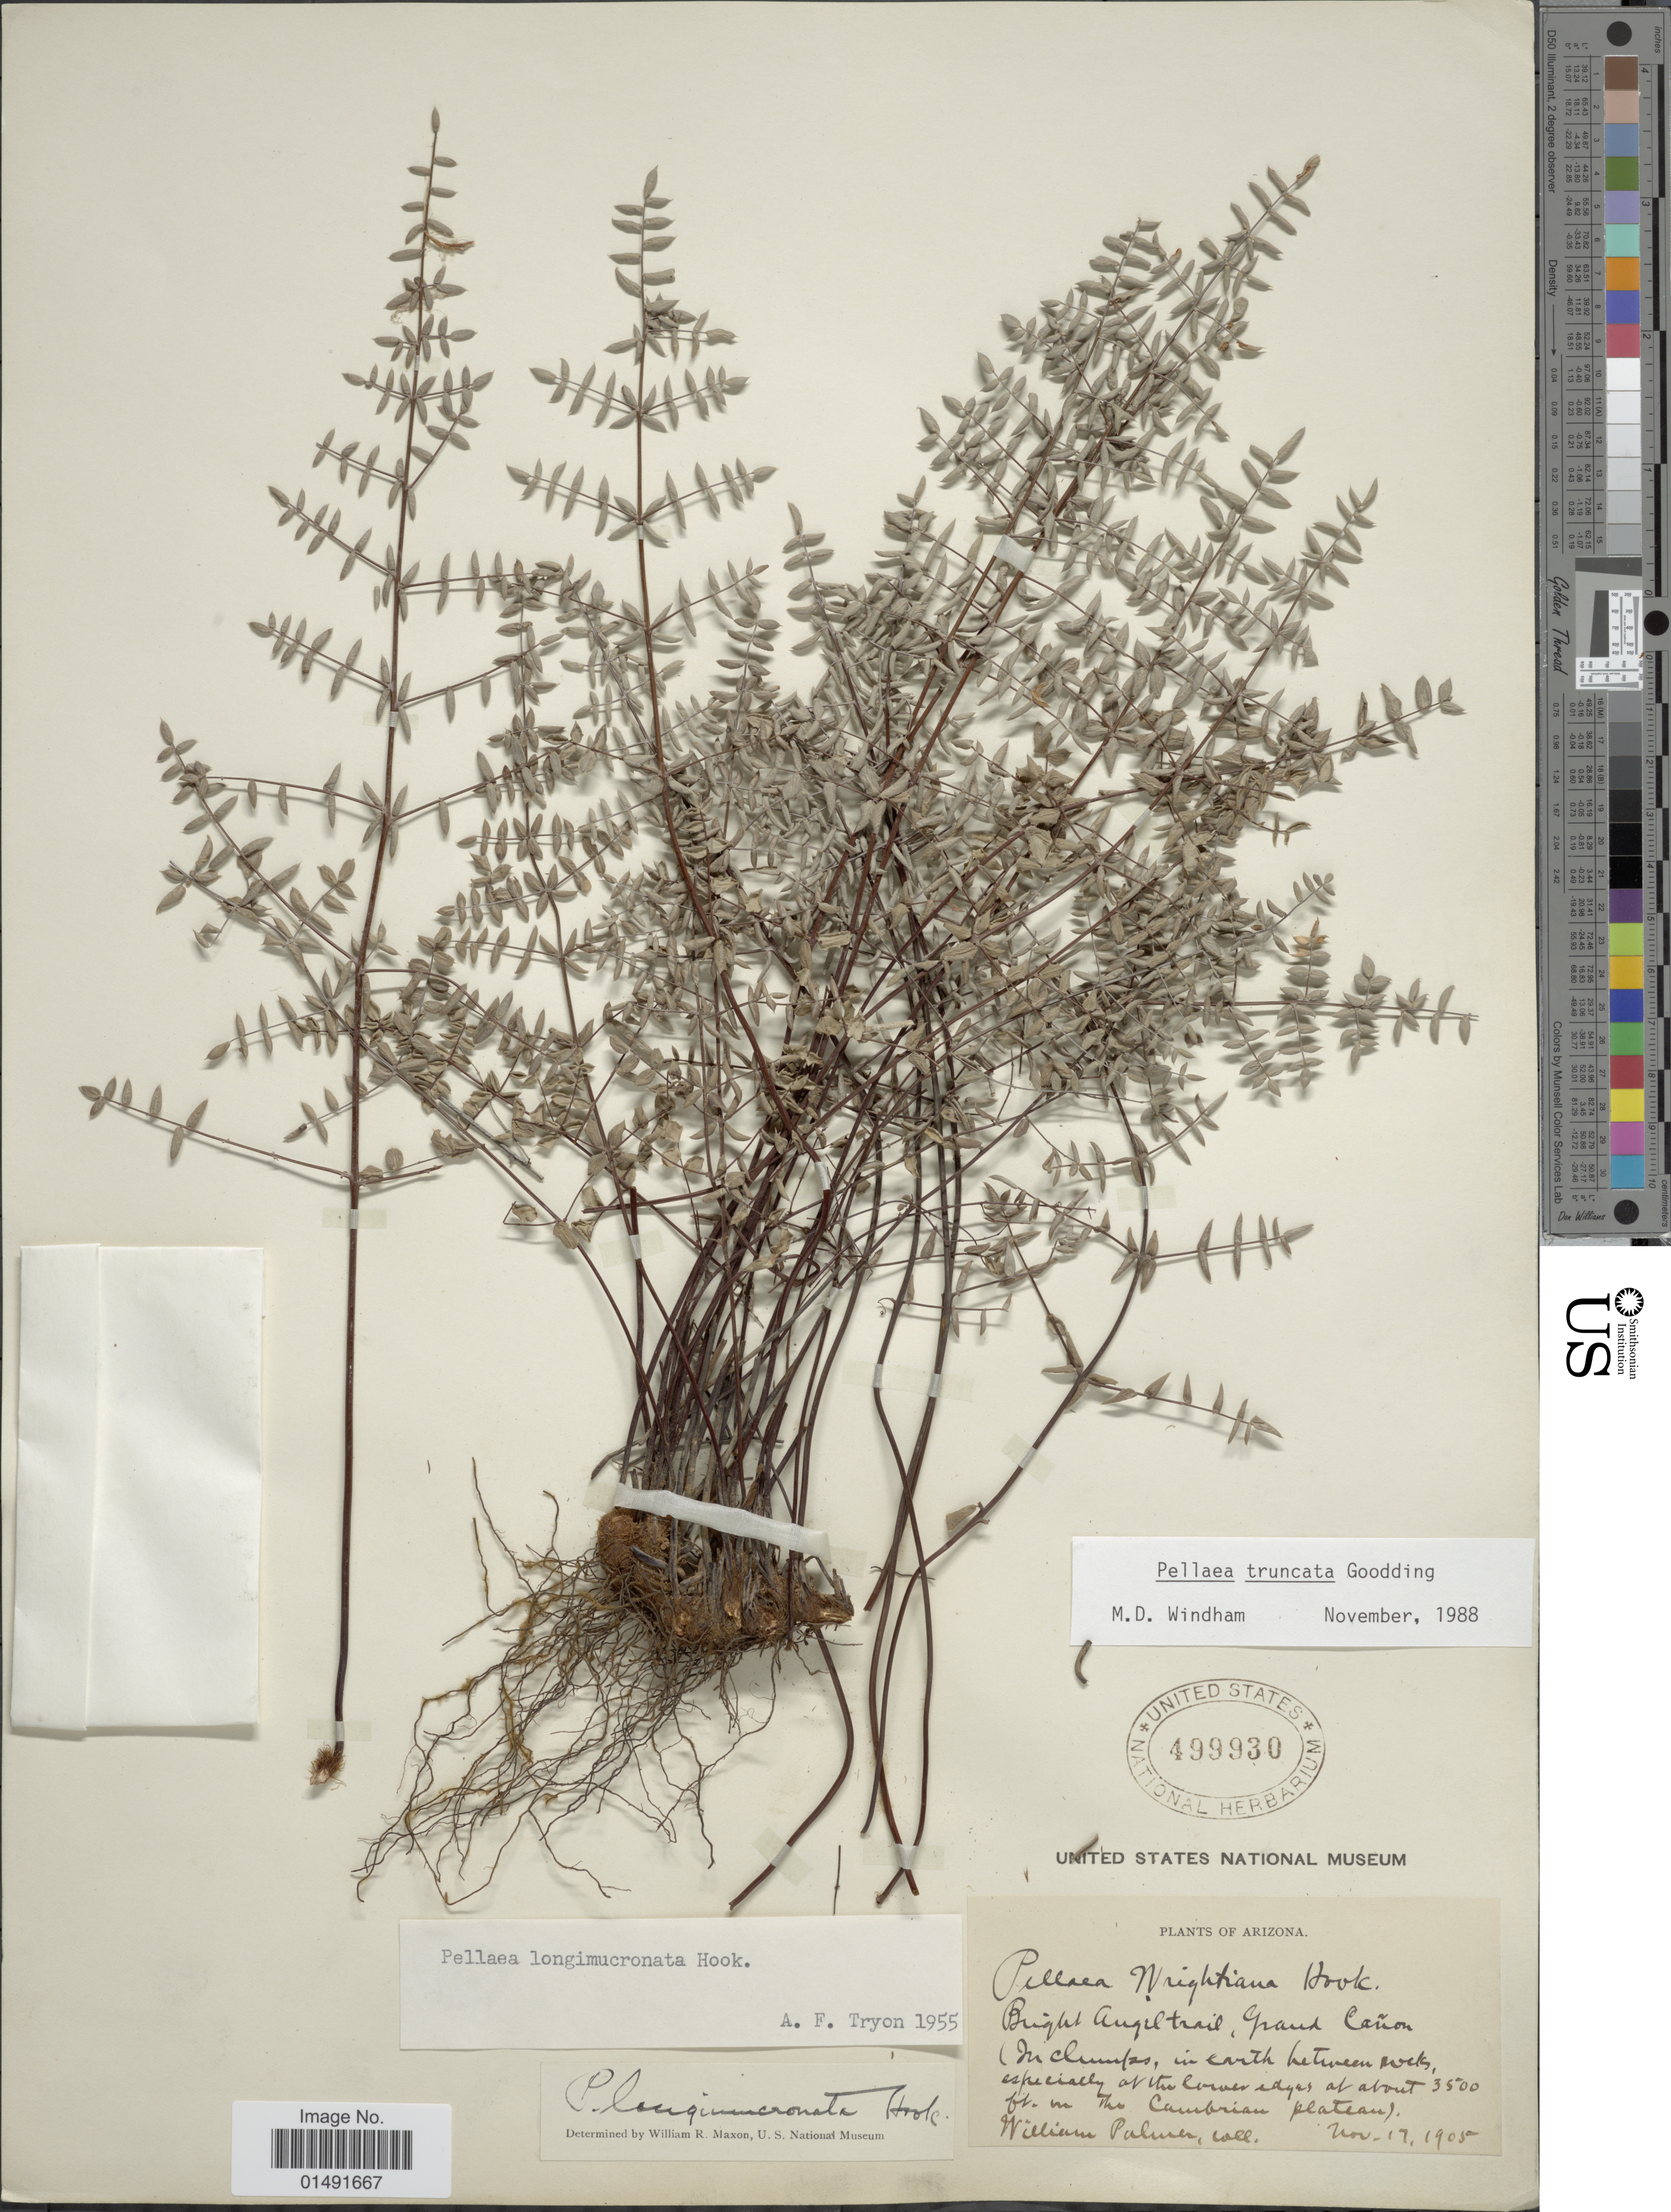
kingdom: Plantae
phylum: Tracheophyta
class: Polypodiopsida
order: Polypodiales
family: Pteridaceae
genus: Pellaea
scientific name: Pellaea truncata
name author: Goodd.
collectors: W. Palmer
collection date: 1905-11-17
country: United States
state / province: Arizona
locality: Bright Angel trail, Grand Cañon (In clumps, in earth between rocks especially at the corner edges in the Cambrian plateau)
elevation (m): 1067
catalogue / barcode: US 499930